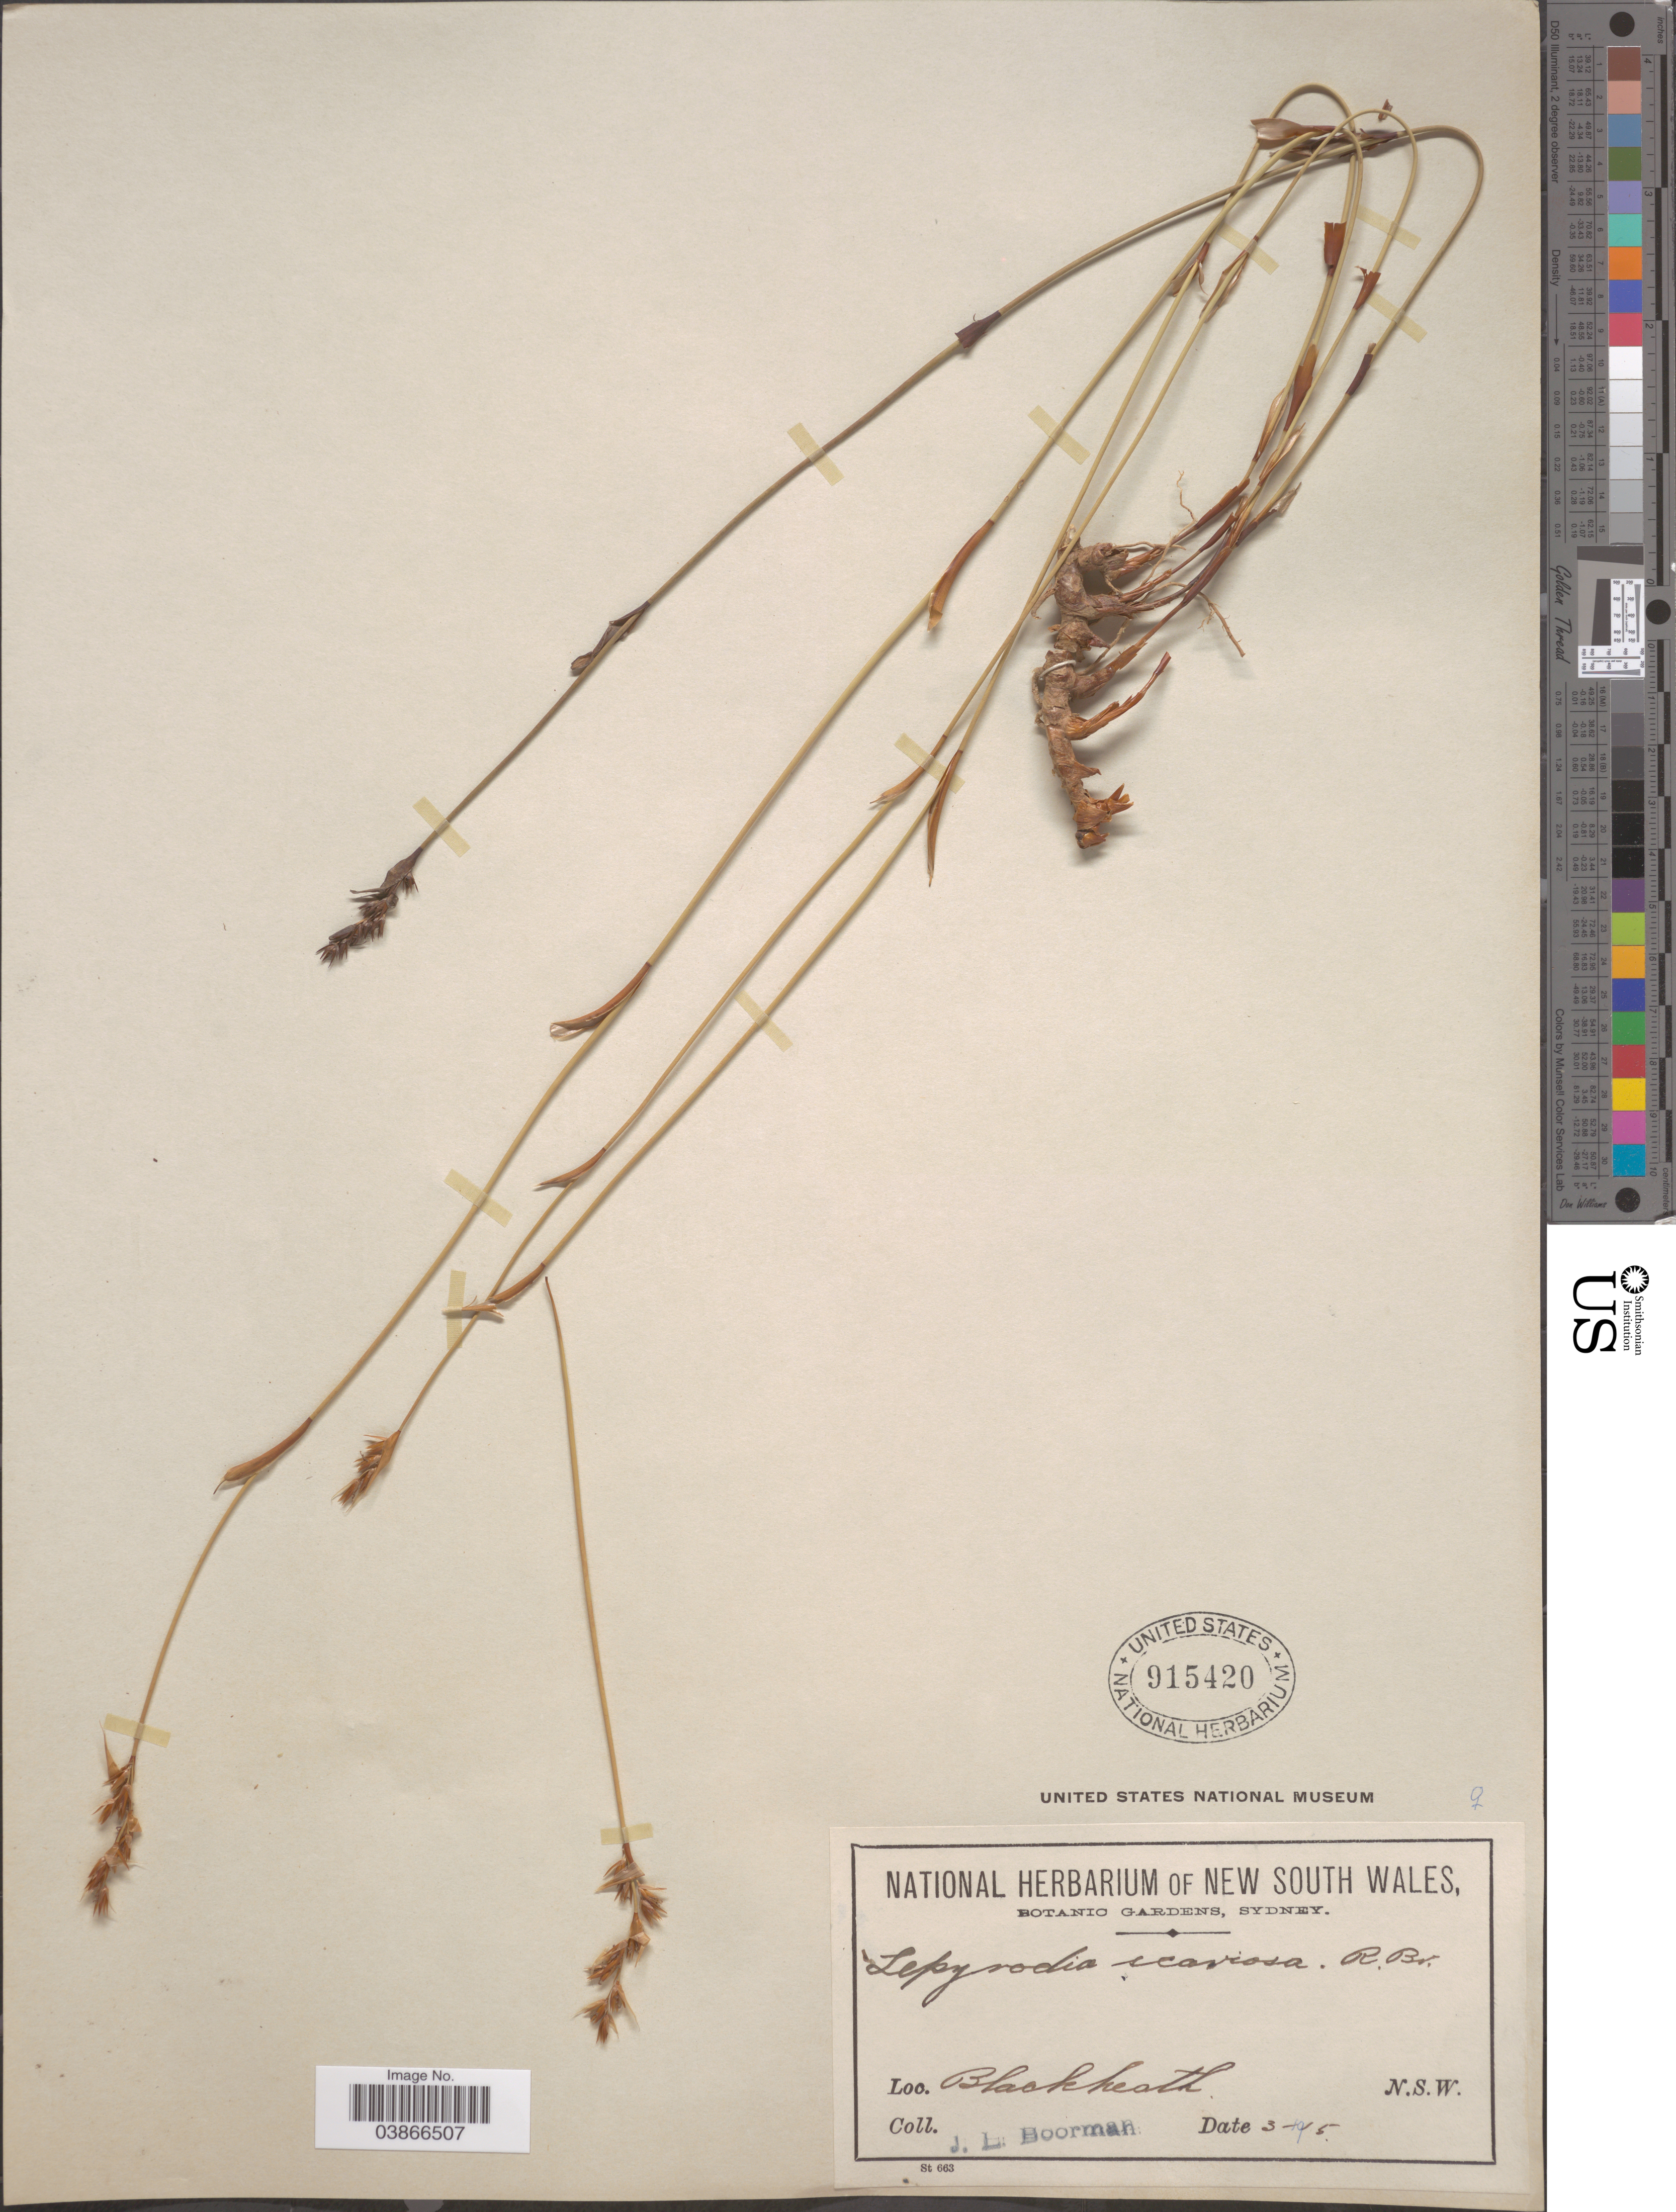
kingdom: Plantae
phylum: Tracheophyta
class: Liliopsida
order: Poales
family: Restionaceae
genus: Lepyrodia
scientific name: Lepyrodia scariosa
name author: R. Br.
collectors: J. Boorman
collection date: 1915-03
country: Australia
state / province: New South Wales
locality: Blackheath.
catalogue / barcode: US 915420